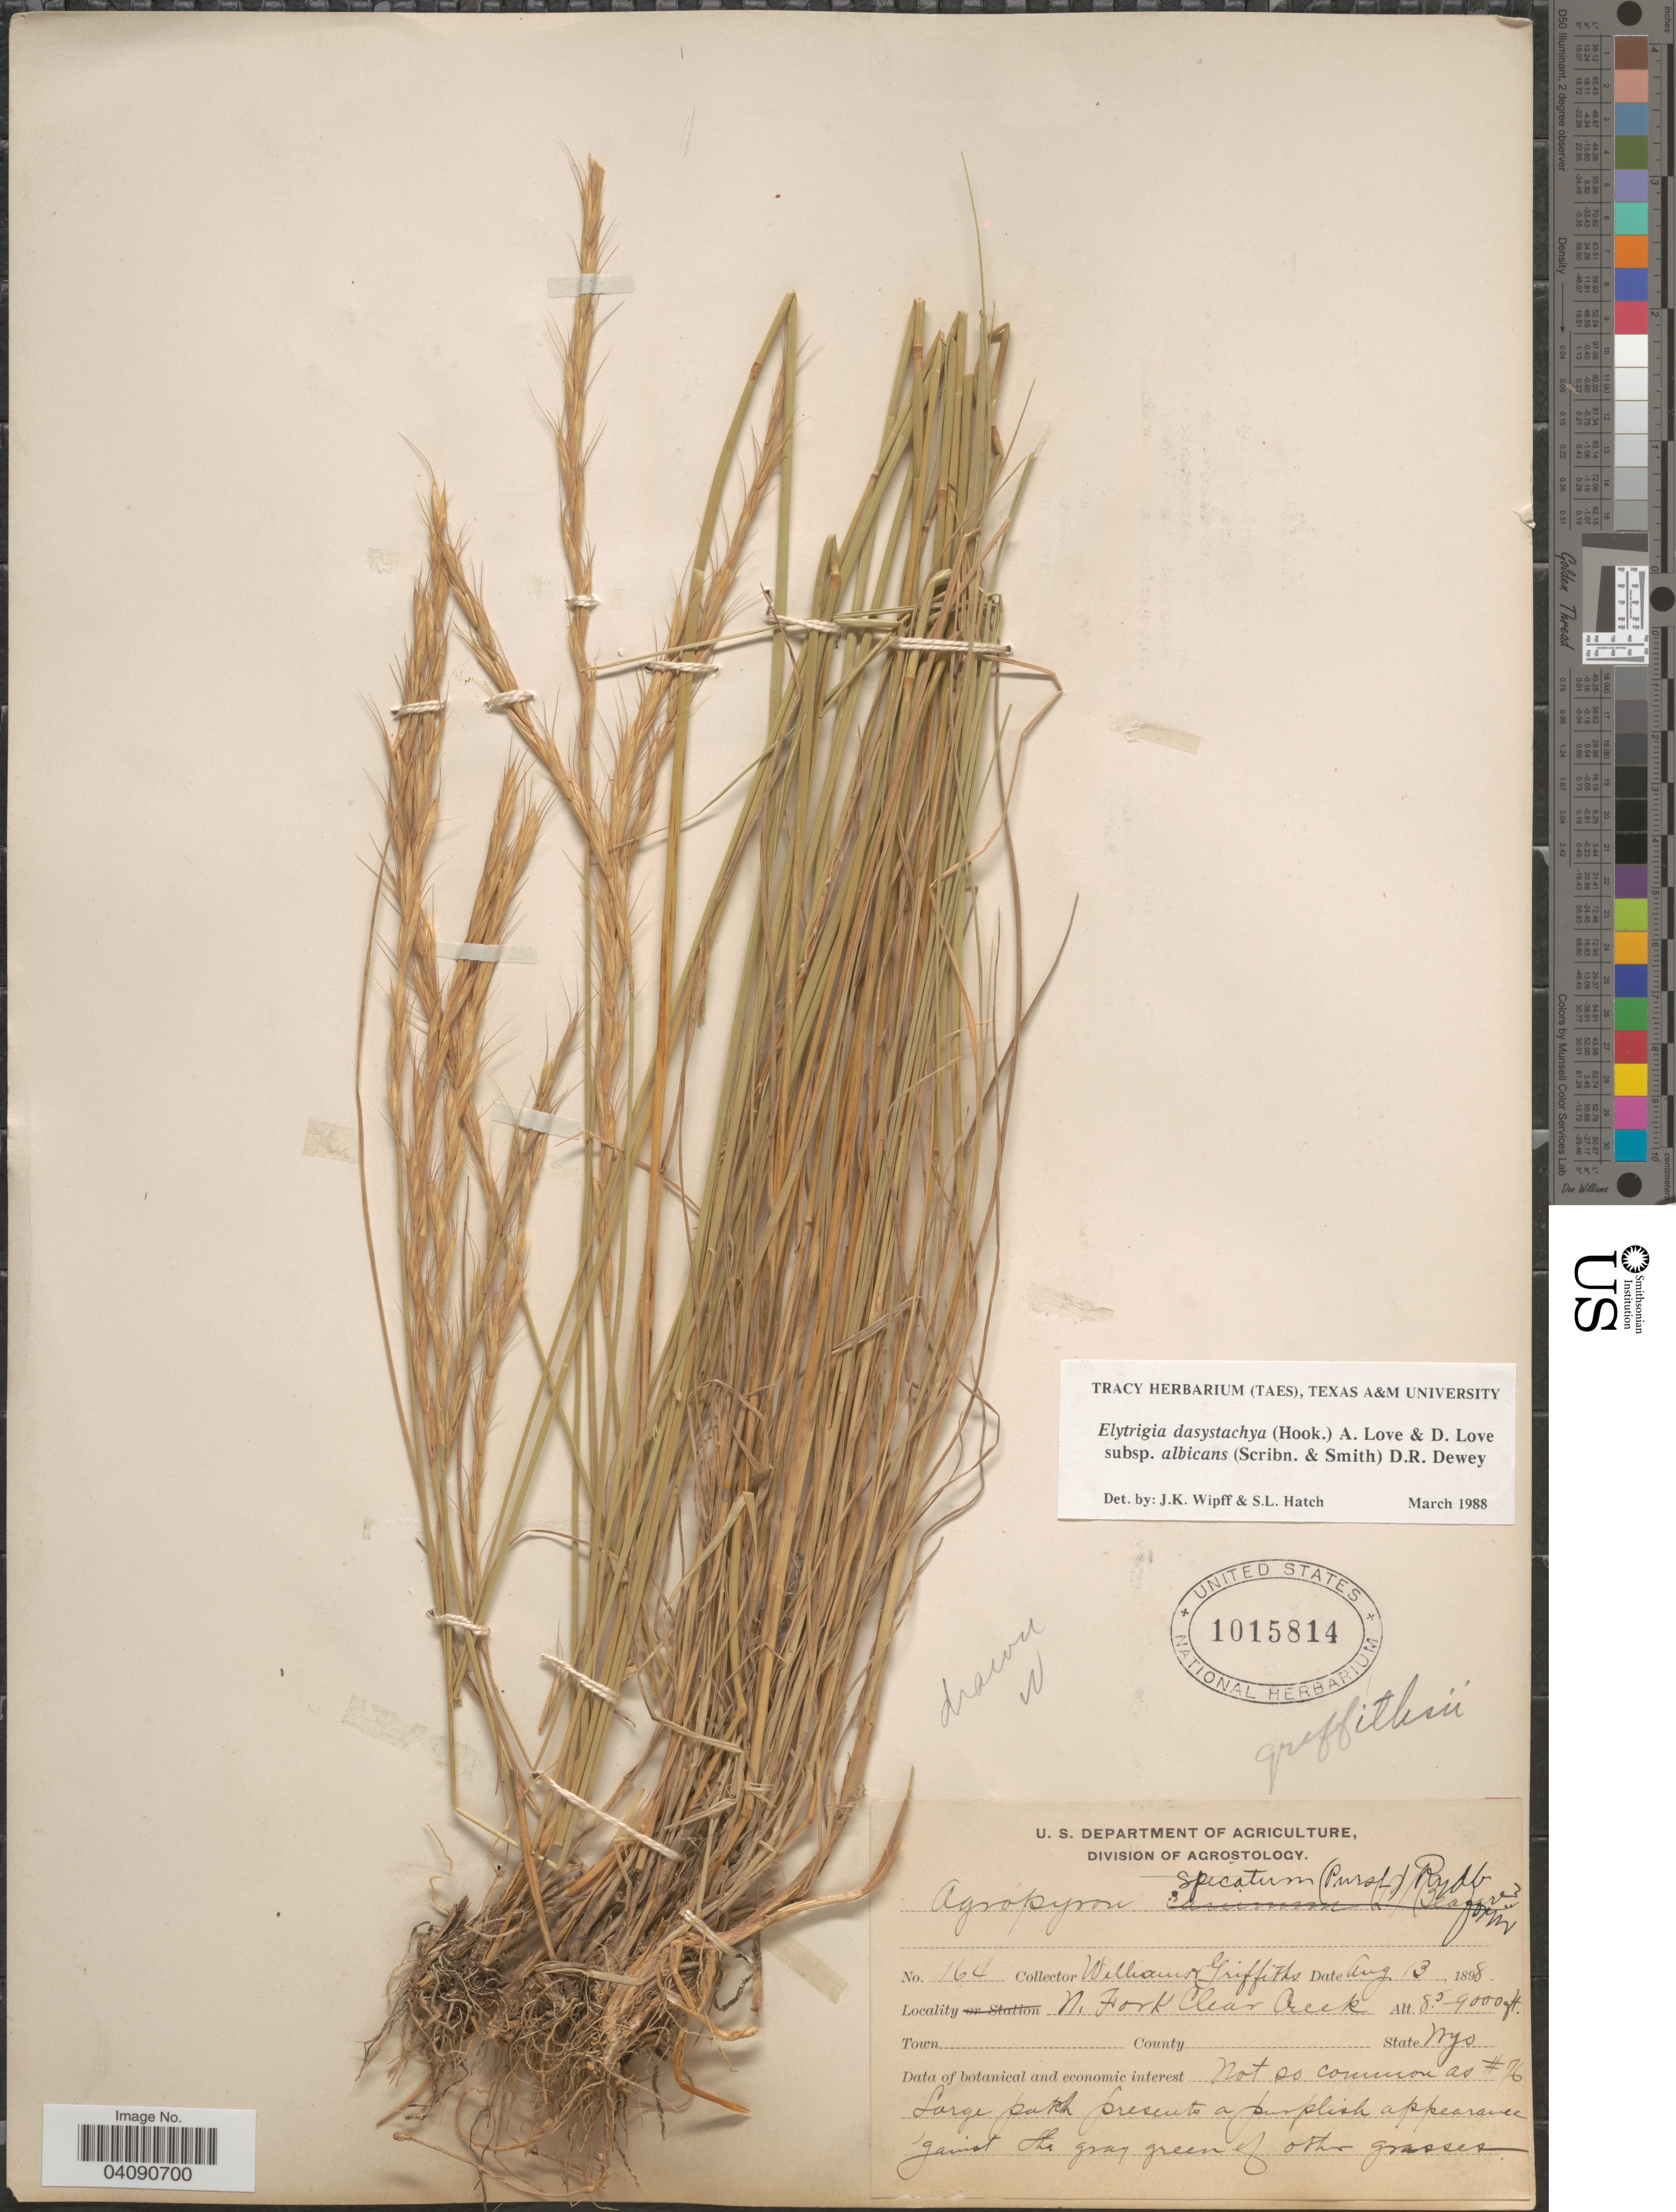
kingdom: Plantae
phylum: Tracheophyta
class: Liliopsida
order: Poales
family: Poaceae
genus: Elymus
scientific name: Elymus albicans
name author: (Scribn. & J.G. Sm.) Á. Löve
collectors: -- Williams & -- Griffiths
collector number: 164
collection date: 1898-08-13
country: United States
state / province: Wyoming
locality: N. Fork Clear Creek.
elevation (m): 2591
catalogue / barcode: US 1015814